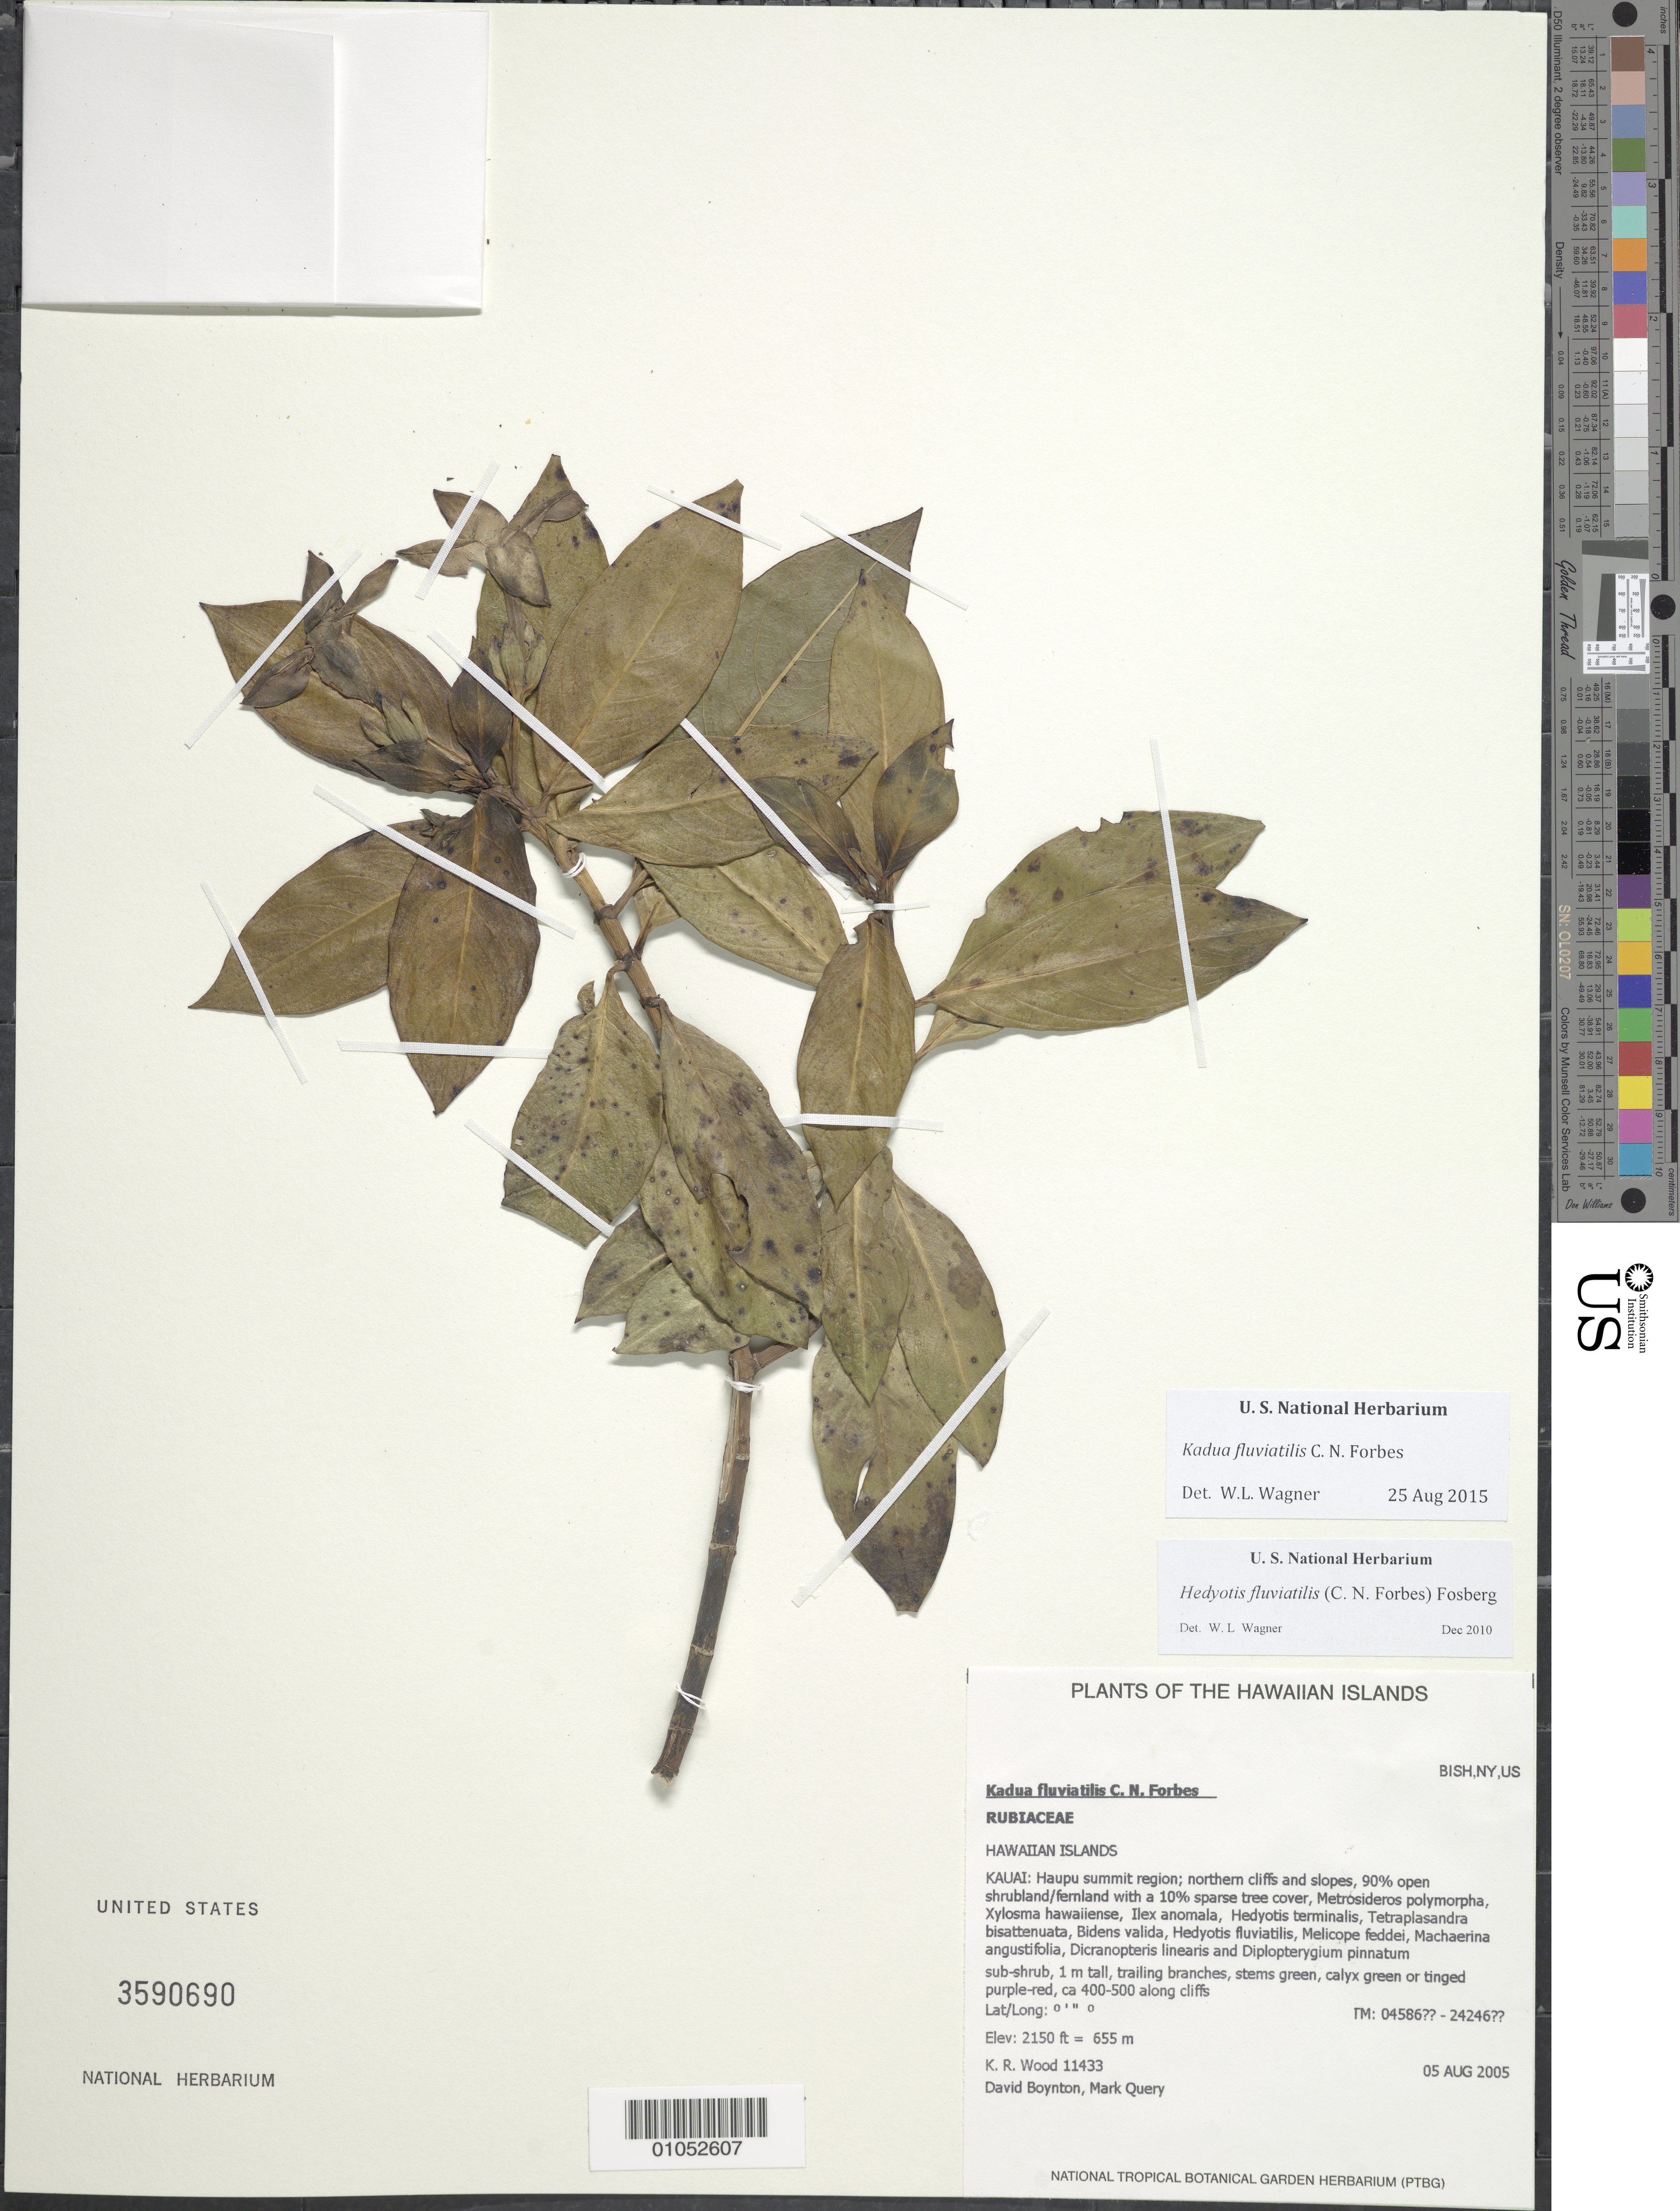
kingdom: Plantae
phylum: Tracheophyta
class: Magnoliopsida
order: Gentianales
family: Rubiaceae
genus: Kadua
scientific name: Kadua fluviatilis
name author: C.N. Forbes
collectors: K. R. Wood, D. Boynton & M. Query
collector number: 11433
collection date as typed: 5 Aug 2005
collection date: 2005-08-05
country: United States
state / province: Hawaii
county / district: Kaui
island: Kaua'i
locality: Haupu summit region; northern cliffs and slopes.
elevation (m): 655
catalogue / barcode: US 3590690